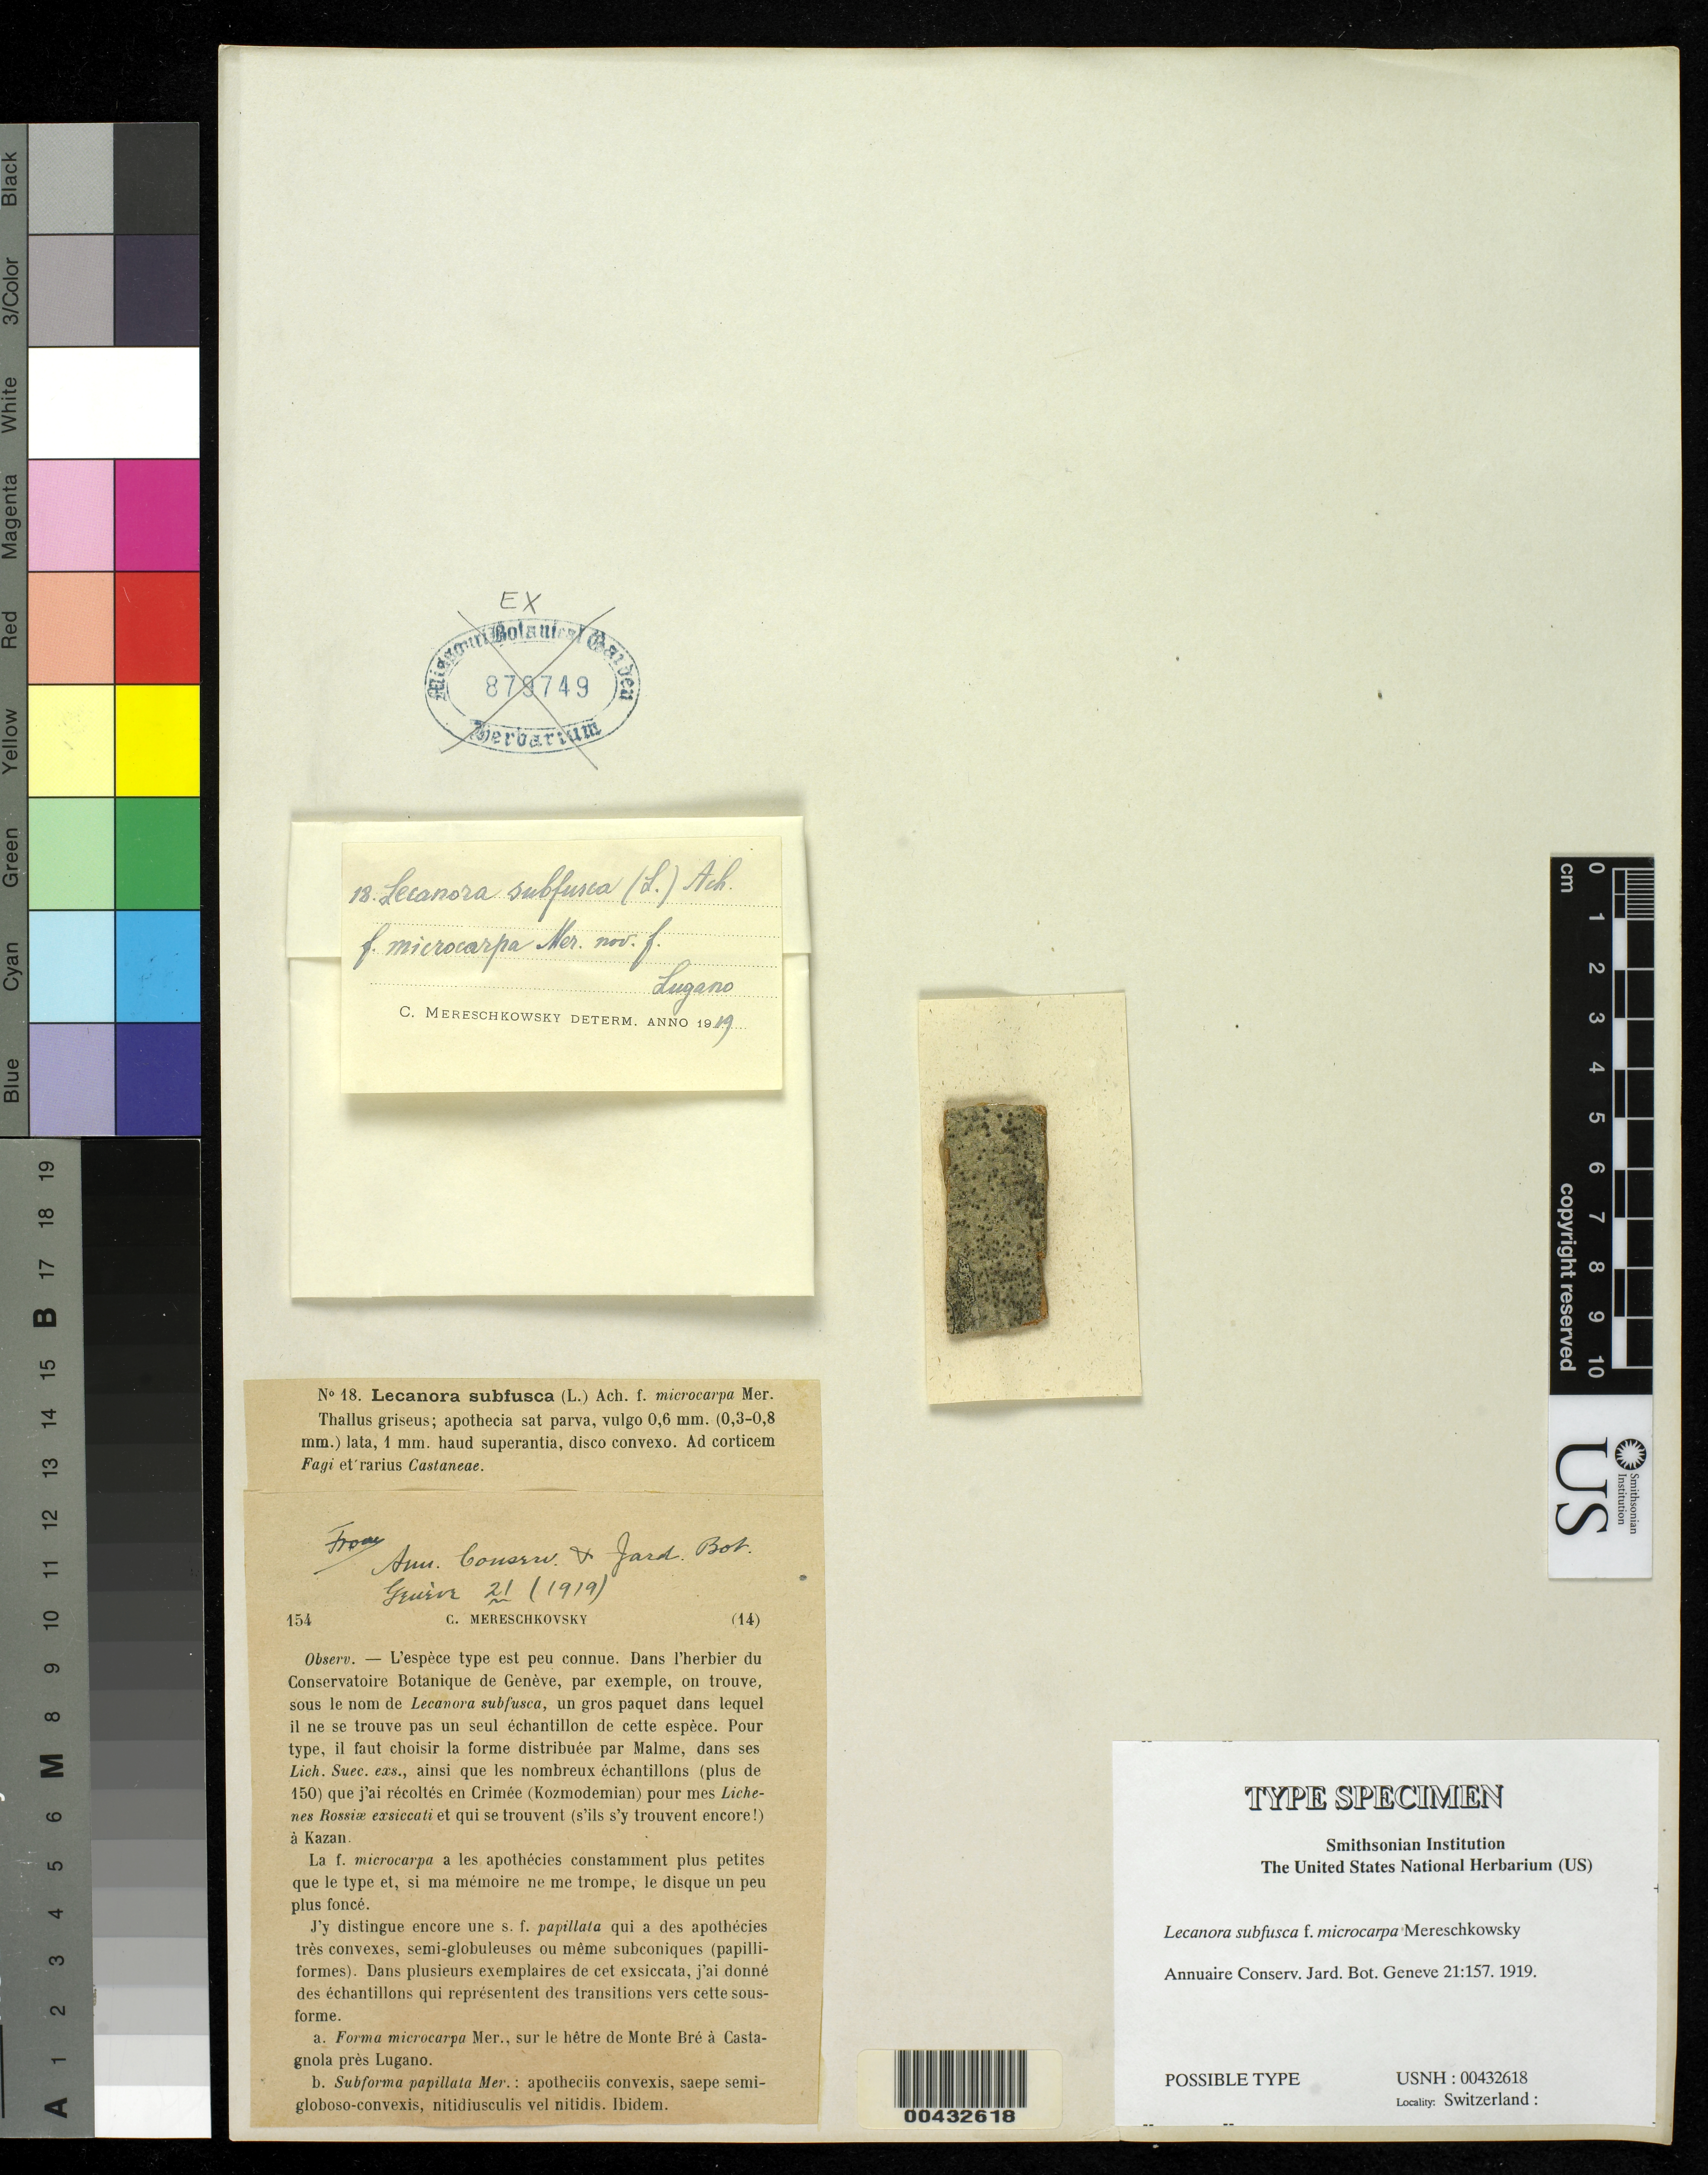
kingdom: Fungi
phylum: Ascomycota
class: Lecanoromycetes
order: Lecanorales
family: Lecanoraceae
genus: Lecanora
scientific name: Lecanora subfusca f. microcarpa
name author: Mereschk.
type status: Possible Type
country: Switzerland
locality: Lugano.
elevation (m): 2100